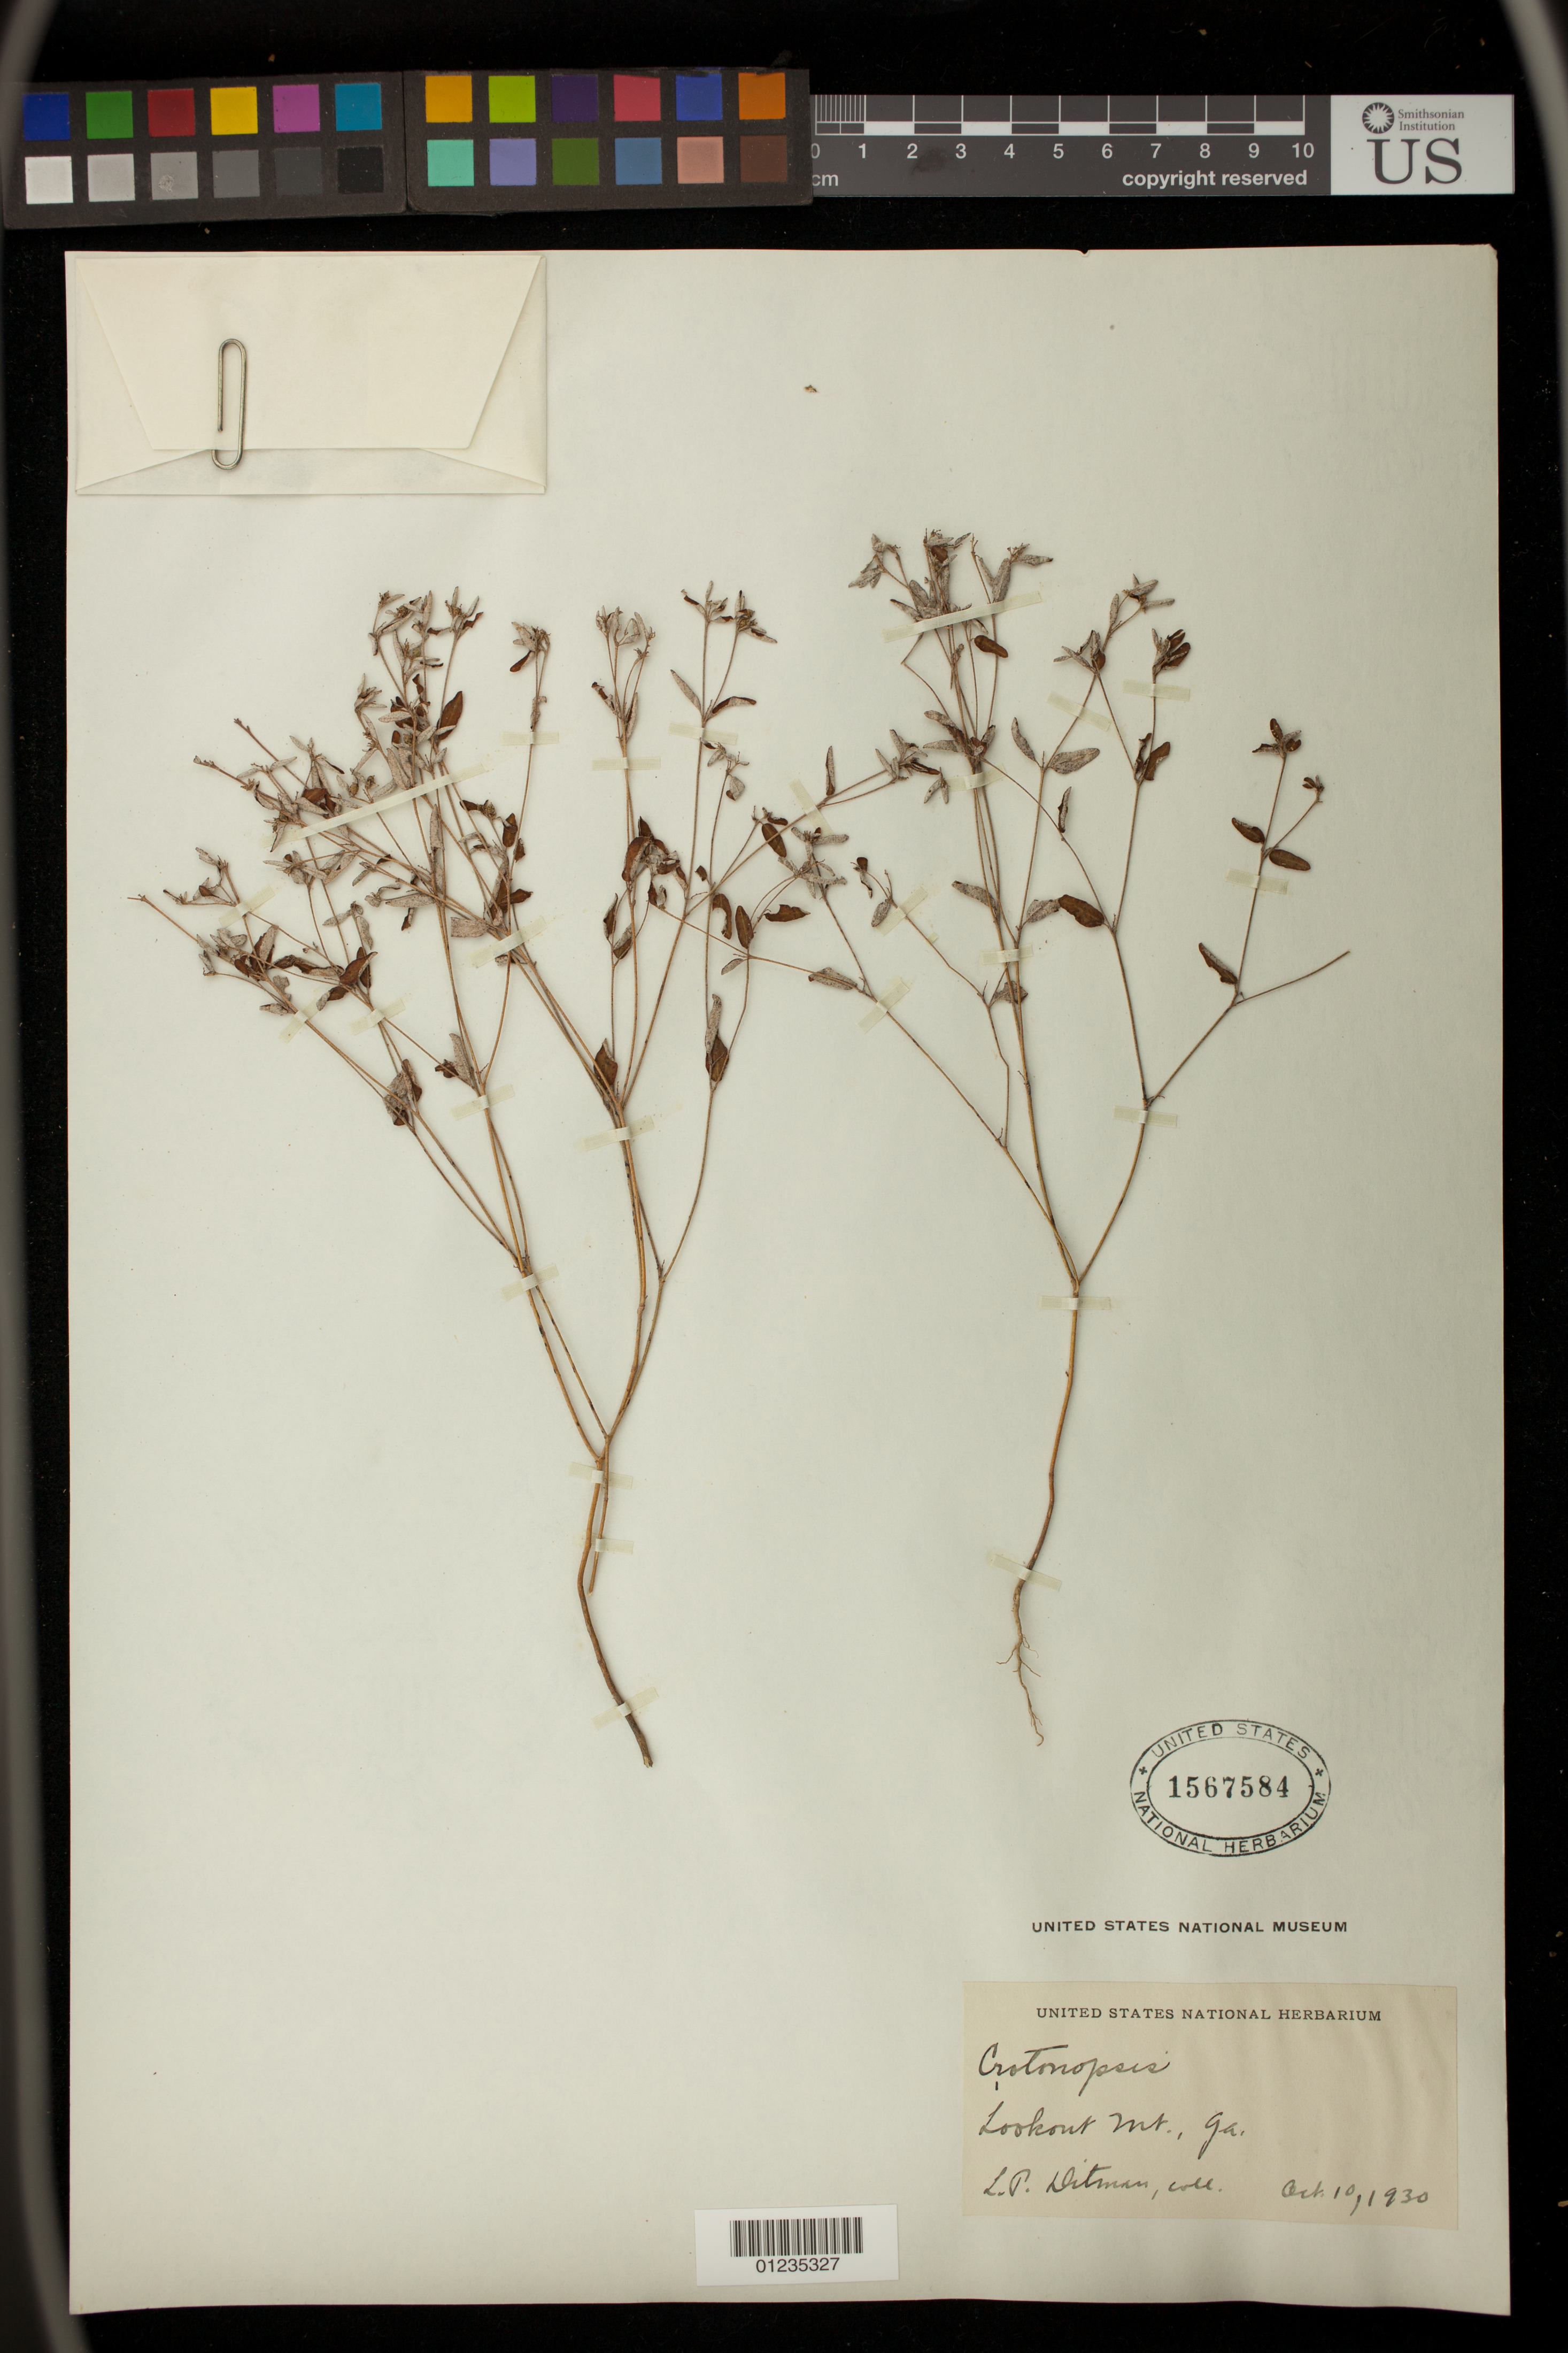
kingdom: Plantae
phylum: Tracheophyta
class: Magnoliopsida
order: Malpighiales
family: Euphorbiaceae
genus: Crotonopsis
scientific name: Crotonopsis elliptica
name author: Willd.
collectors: L. Ditman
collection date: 1930-10-10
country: United States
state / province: Georgia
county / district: Walker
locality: Lookout Mountain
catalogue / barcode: US 1567584